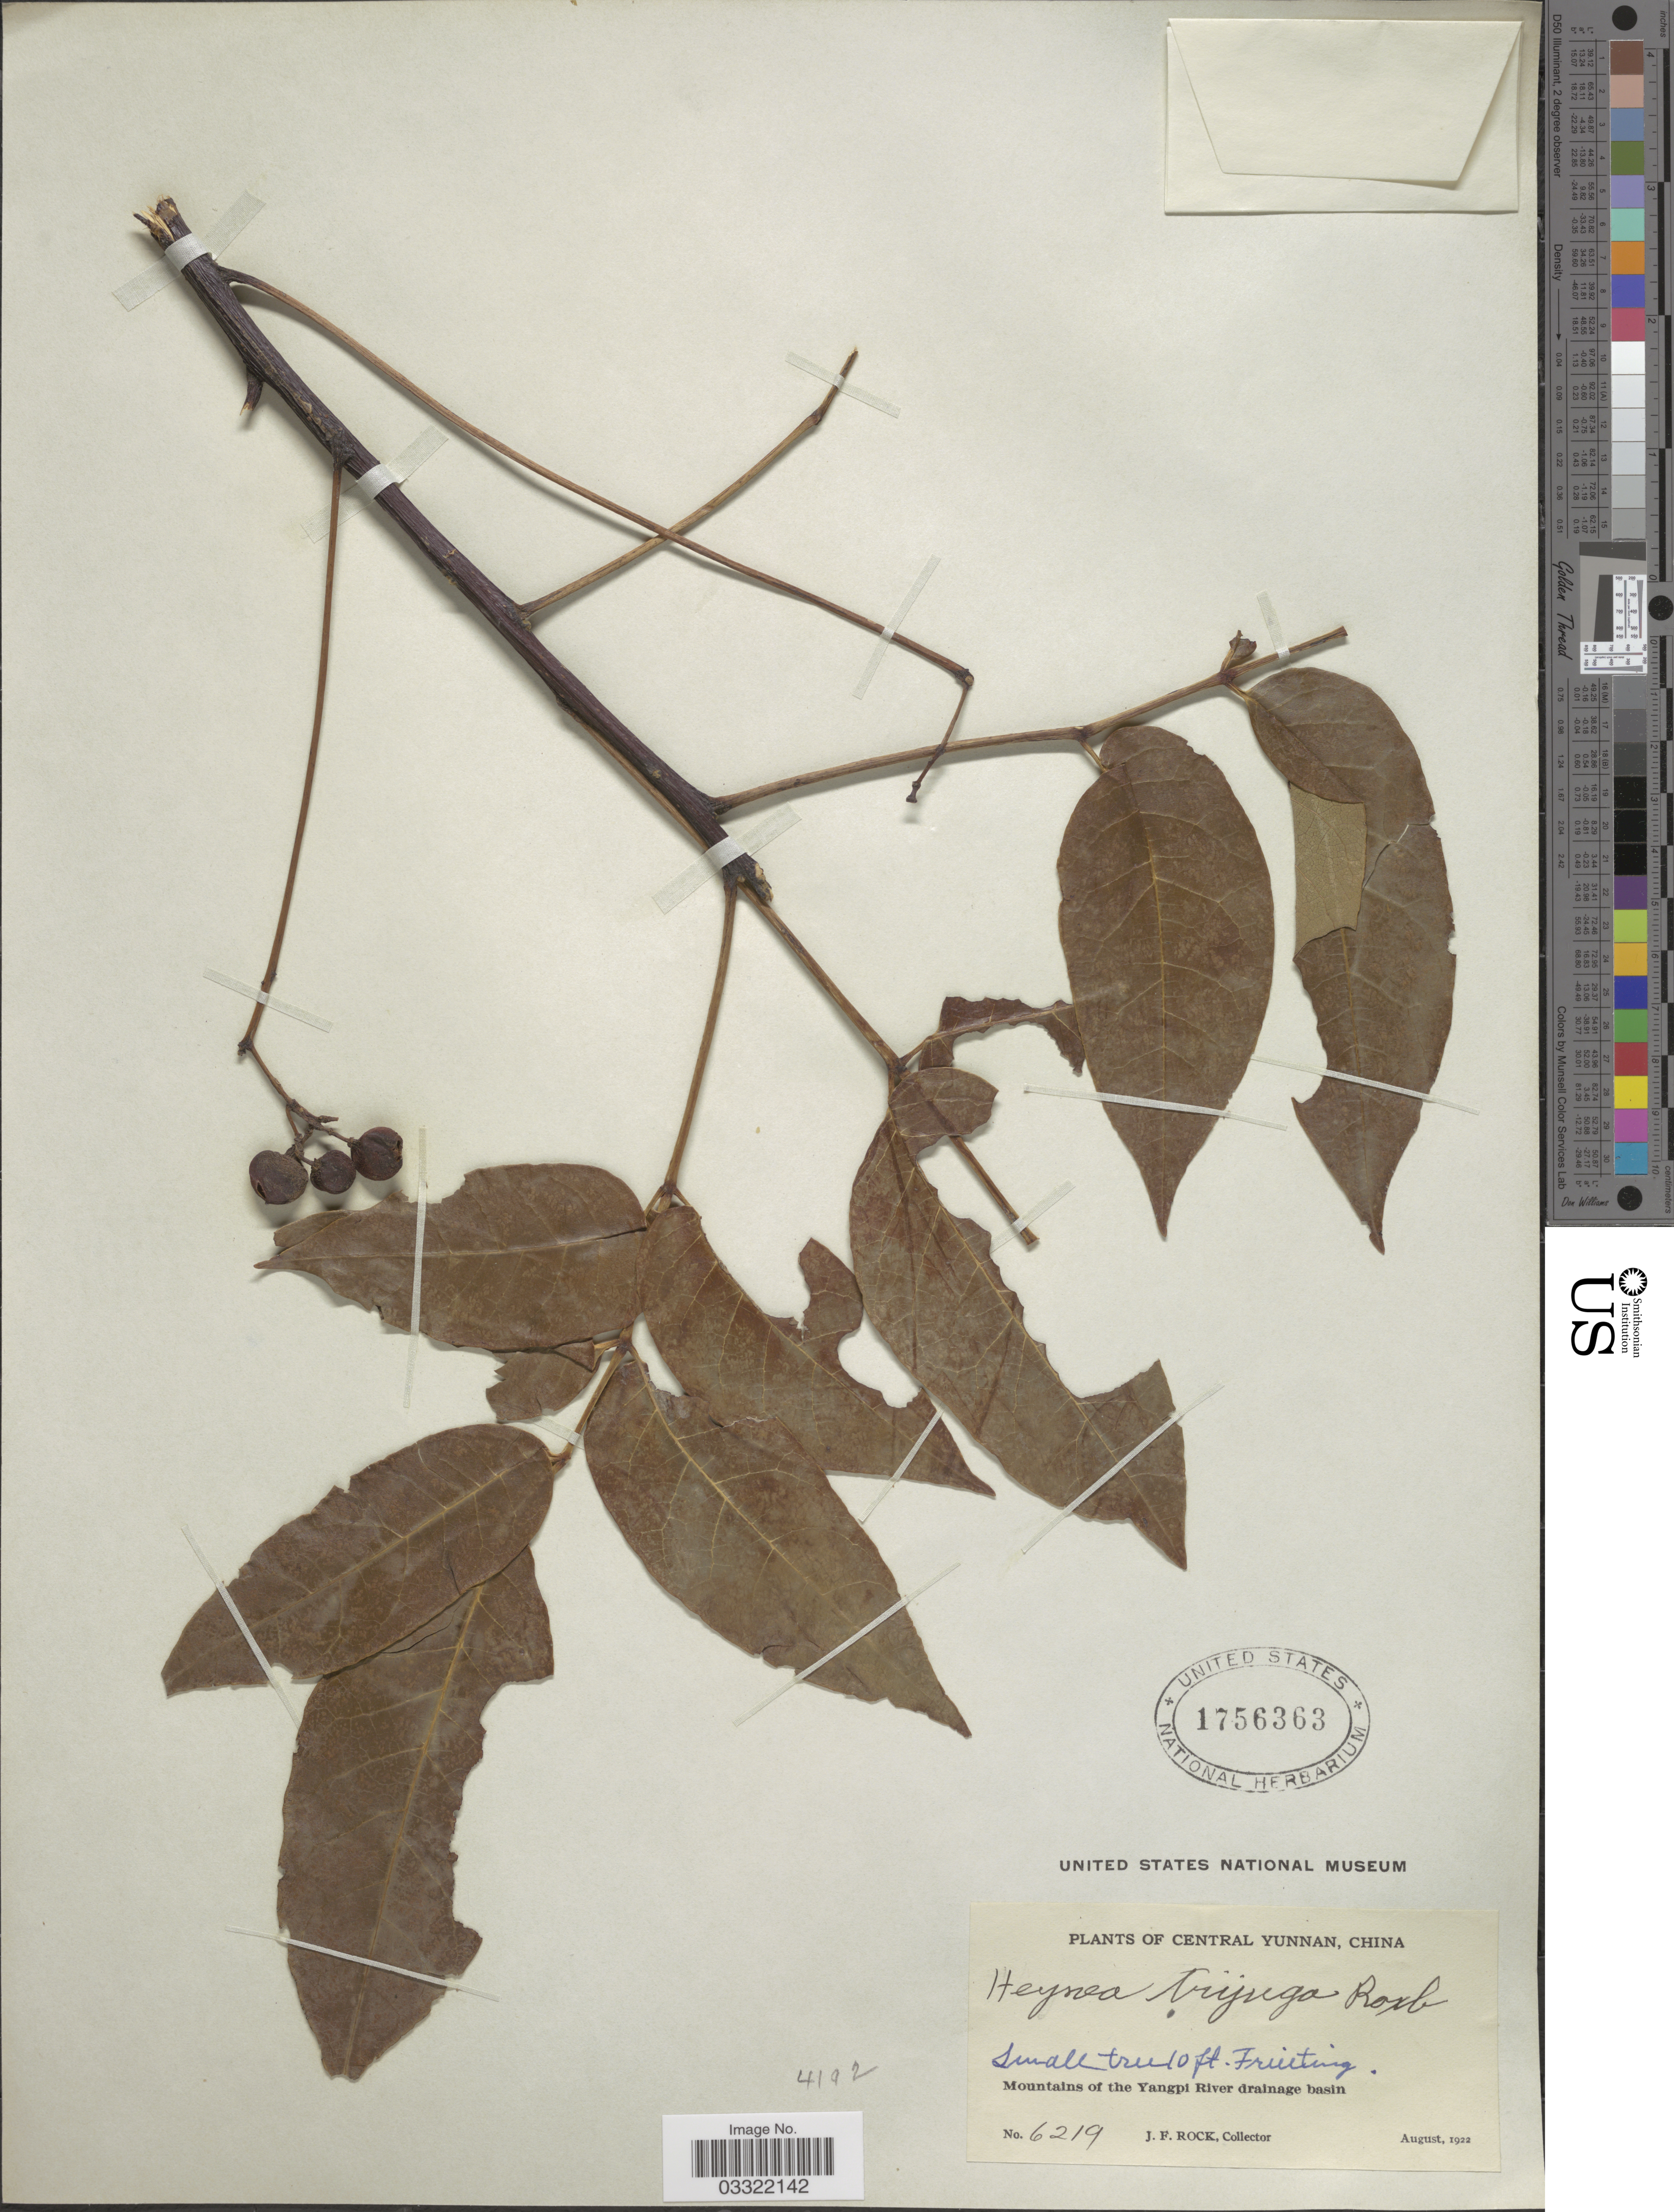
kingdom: Plantae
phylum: Tracheophyta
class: Magnoliopsida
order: Sapindales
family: Meliaceae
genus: Heynea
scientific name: Heynea trijuga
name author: Roxb.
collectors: J. Rock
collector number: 6219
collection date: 1922-08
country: China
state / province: Yunnan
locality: Central Yunnan. Mountains of the Yangpi River drainage basin.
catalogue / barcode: US 1756363